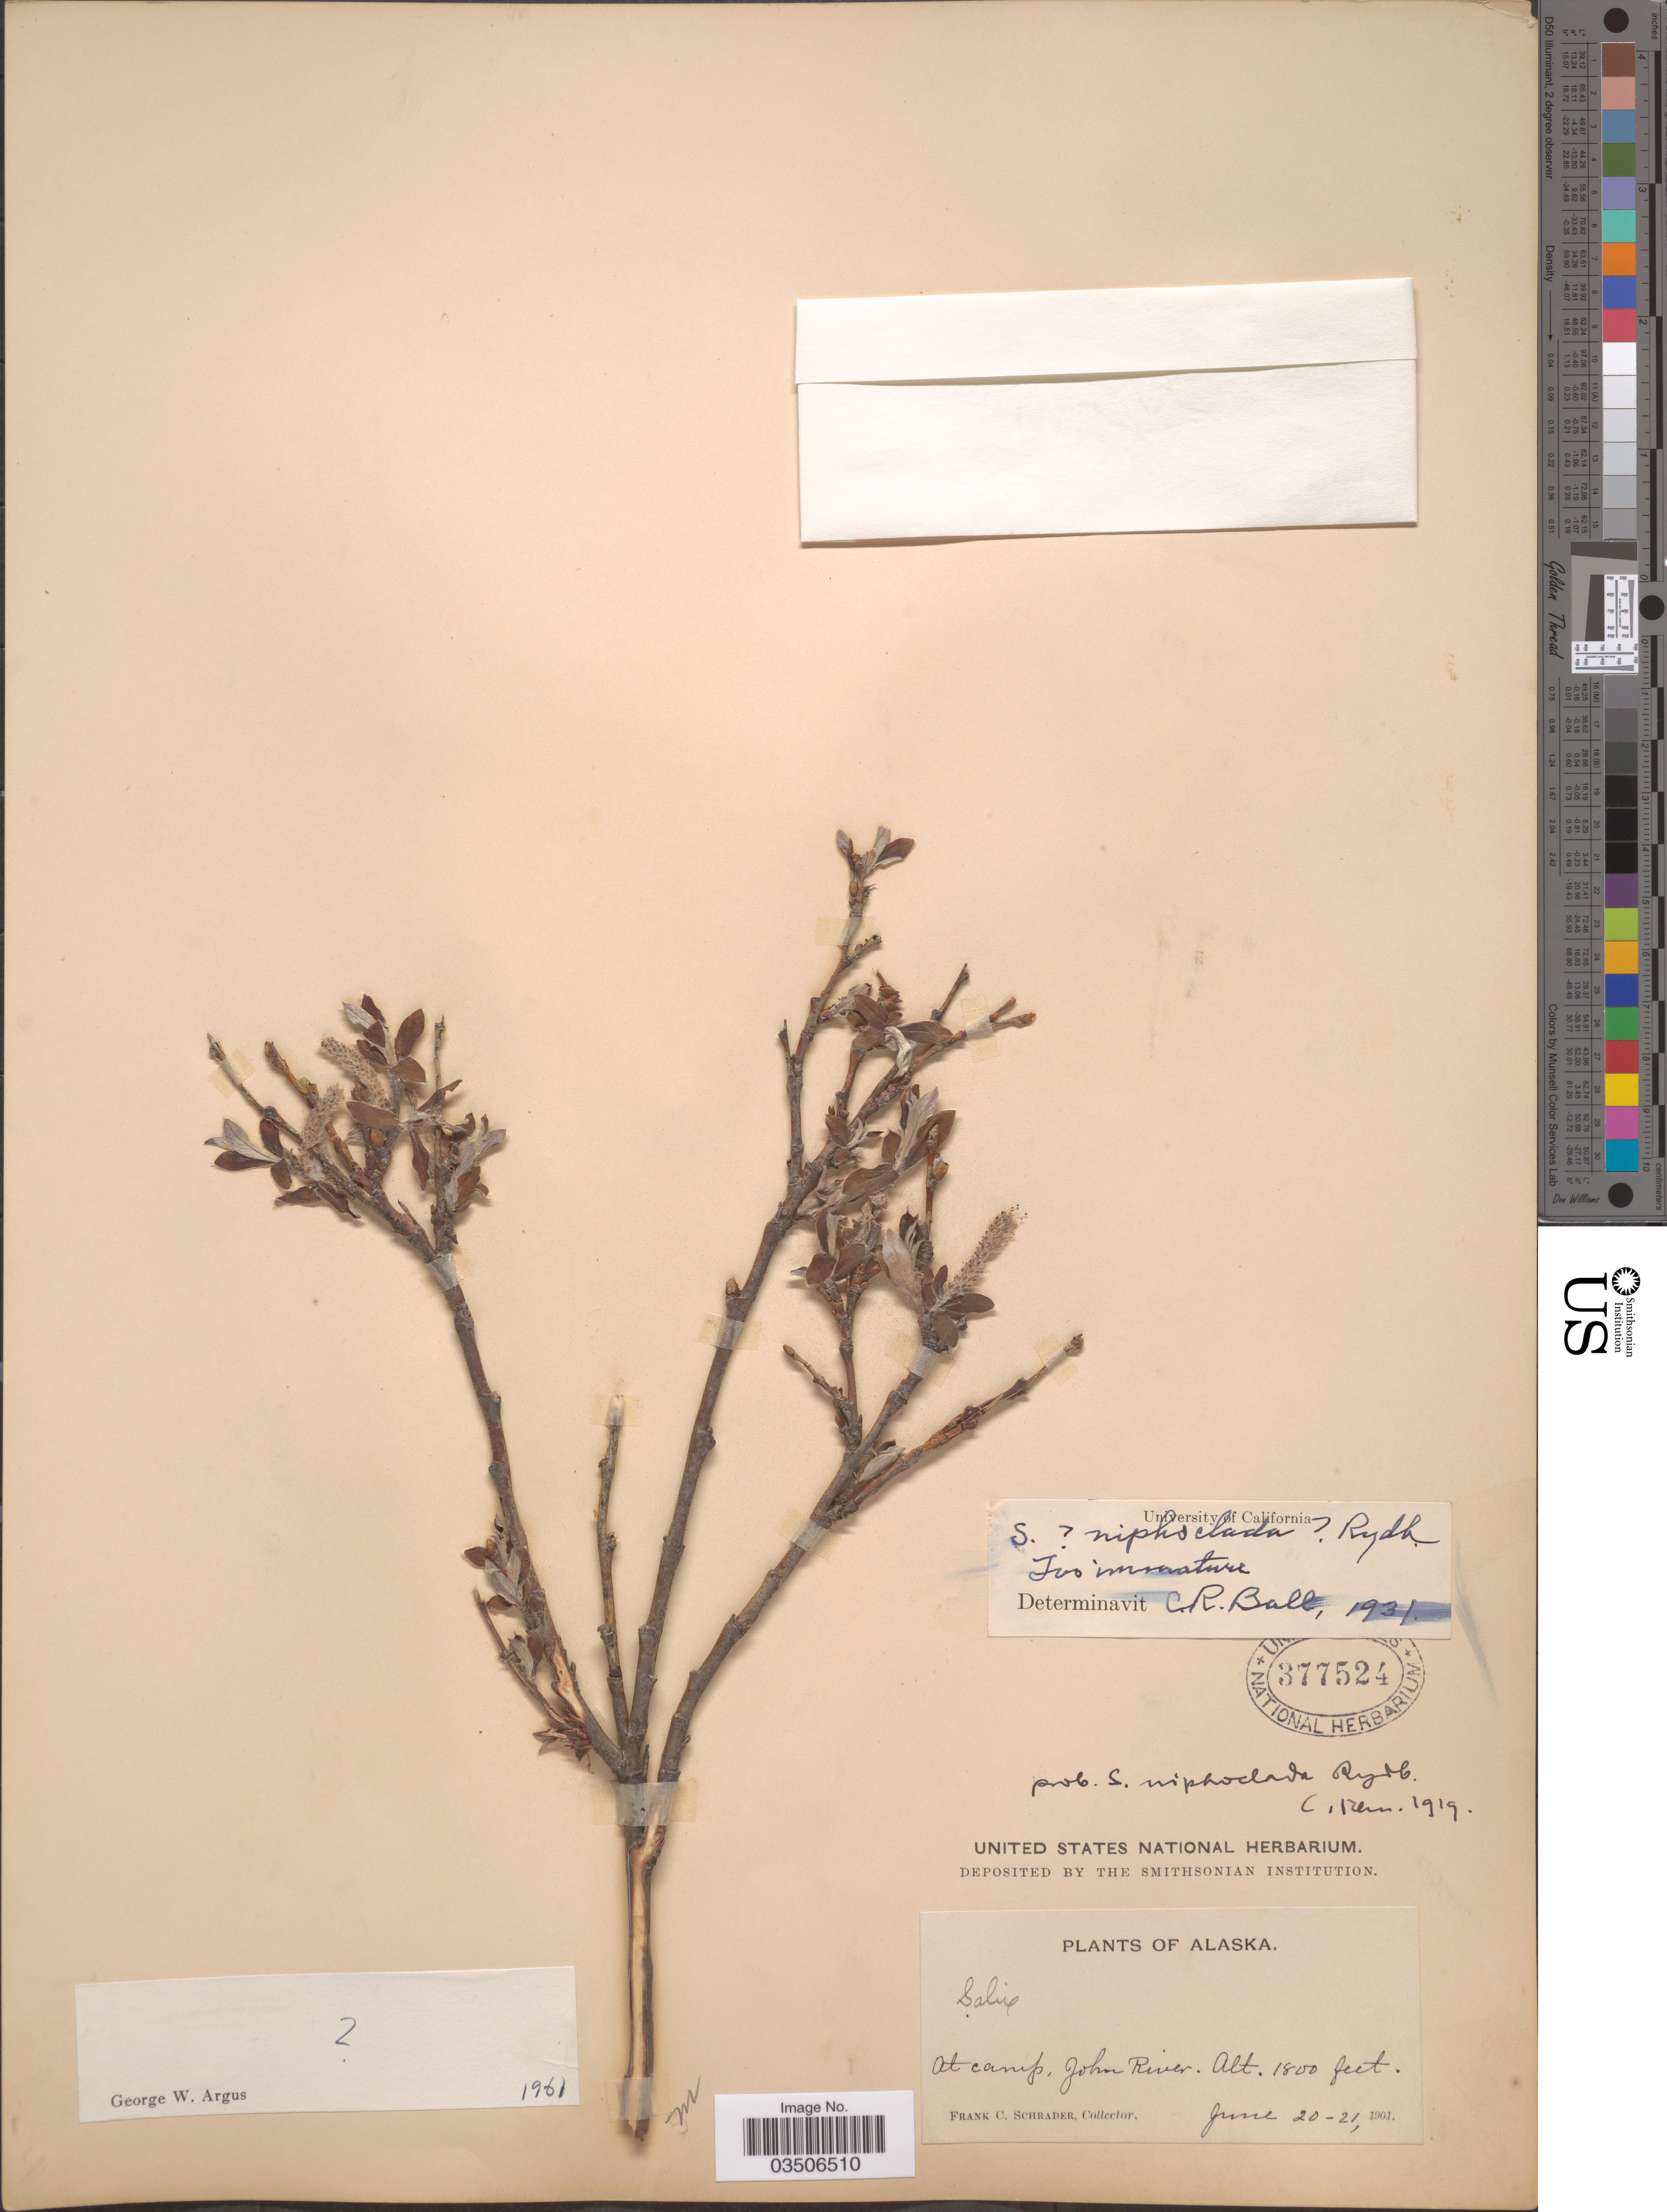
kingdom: Plantae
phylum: Tracheophyta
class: Magnoliopsida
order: Malpighiales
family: Salicaceae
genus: Salix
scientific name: Salix cordata x S. sericea Marshall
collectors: F. C. Schrader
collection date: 1901-06-20/1901-06-21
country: United States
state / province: Alaska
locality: At camp, John River.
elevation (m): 549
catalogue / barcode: US 377524